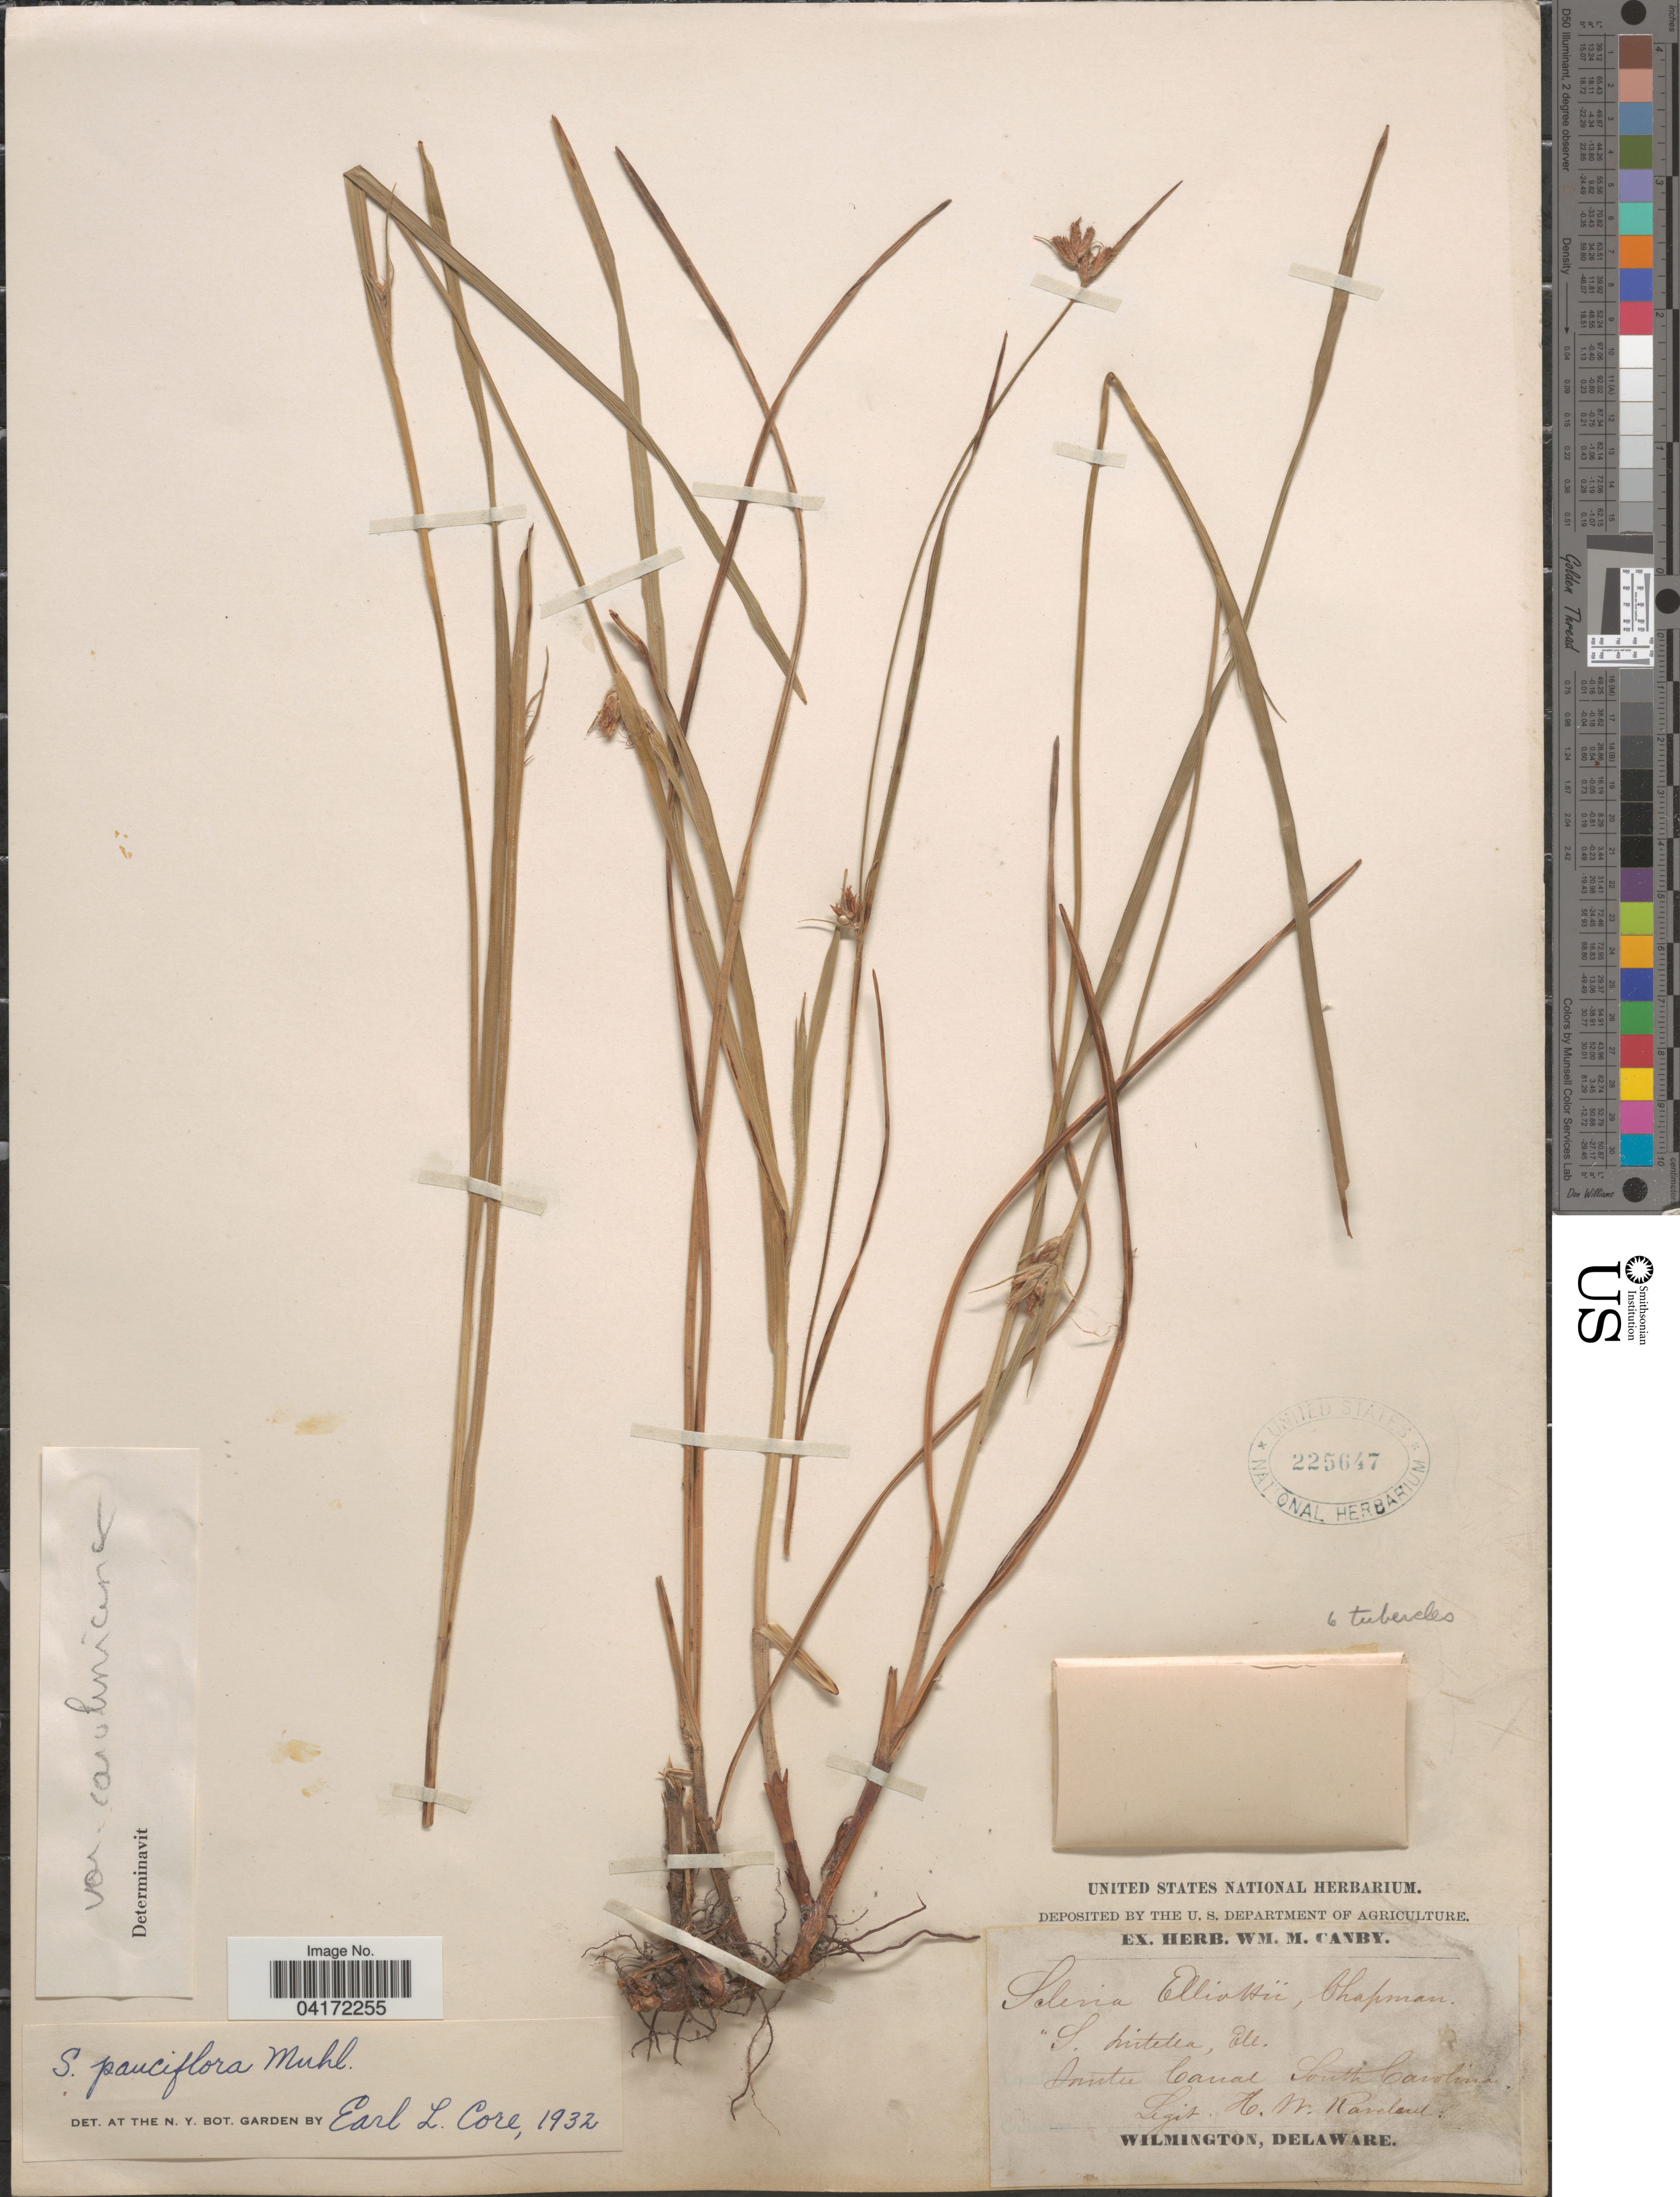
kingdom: Plantae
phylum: Tracheophyta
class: Liliopsida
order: Poales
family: Cyperaceae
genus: Scleria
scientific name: Scleria pauciflora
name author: Muhl. ex Willd.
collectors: H. Ravenel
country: United States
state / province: South Carolina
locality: Santee Canal.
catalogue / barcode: US 225647